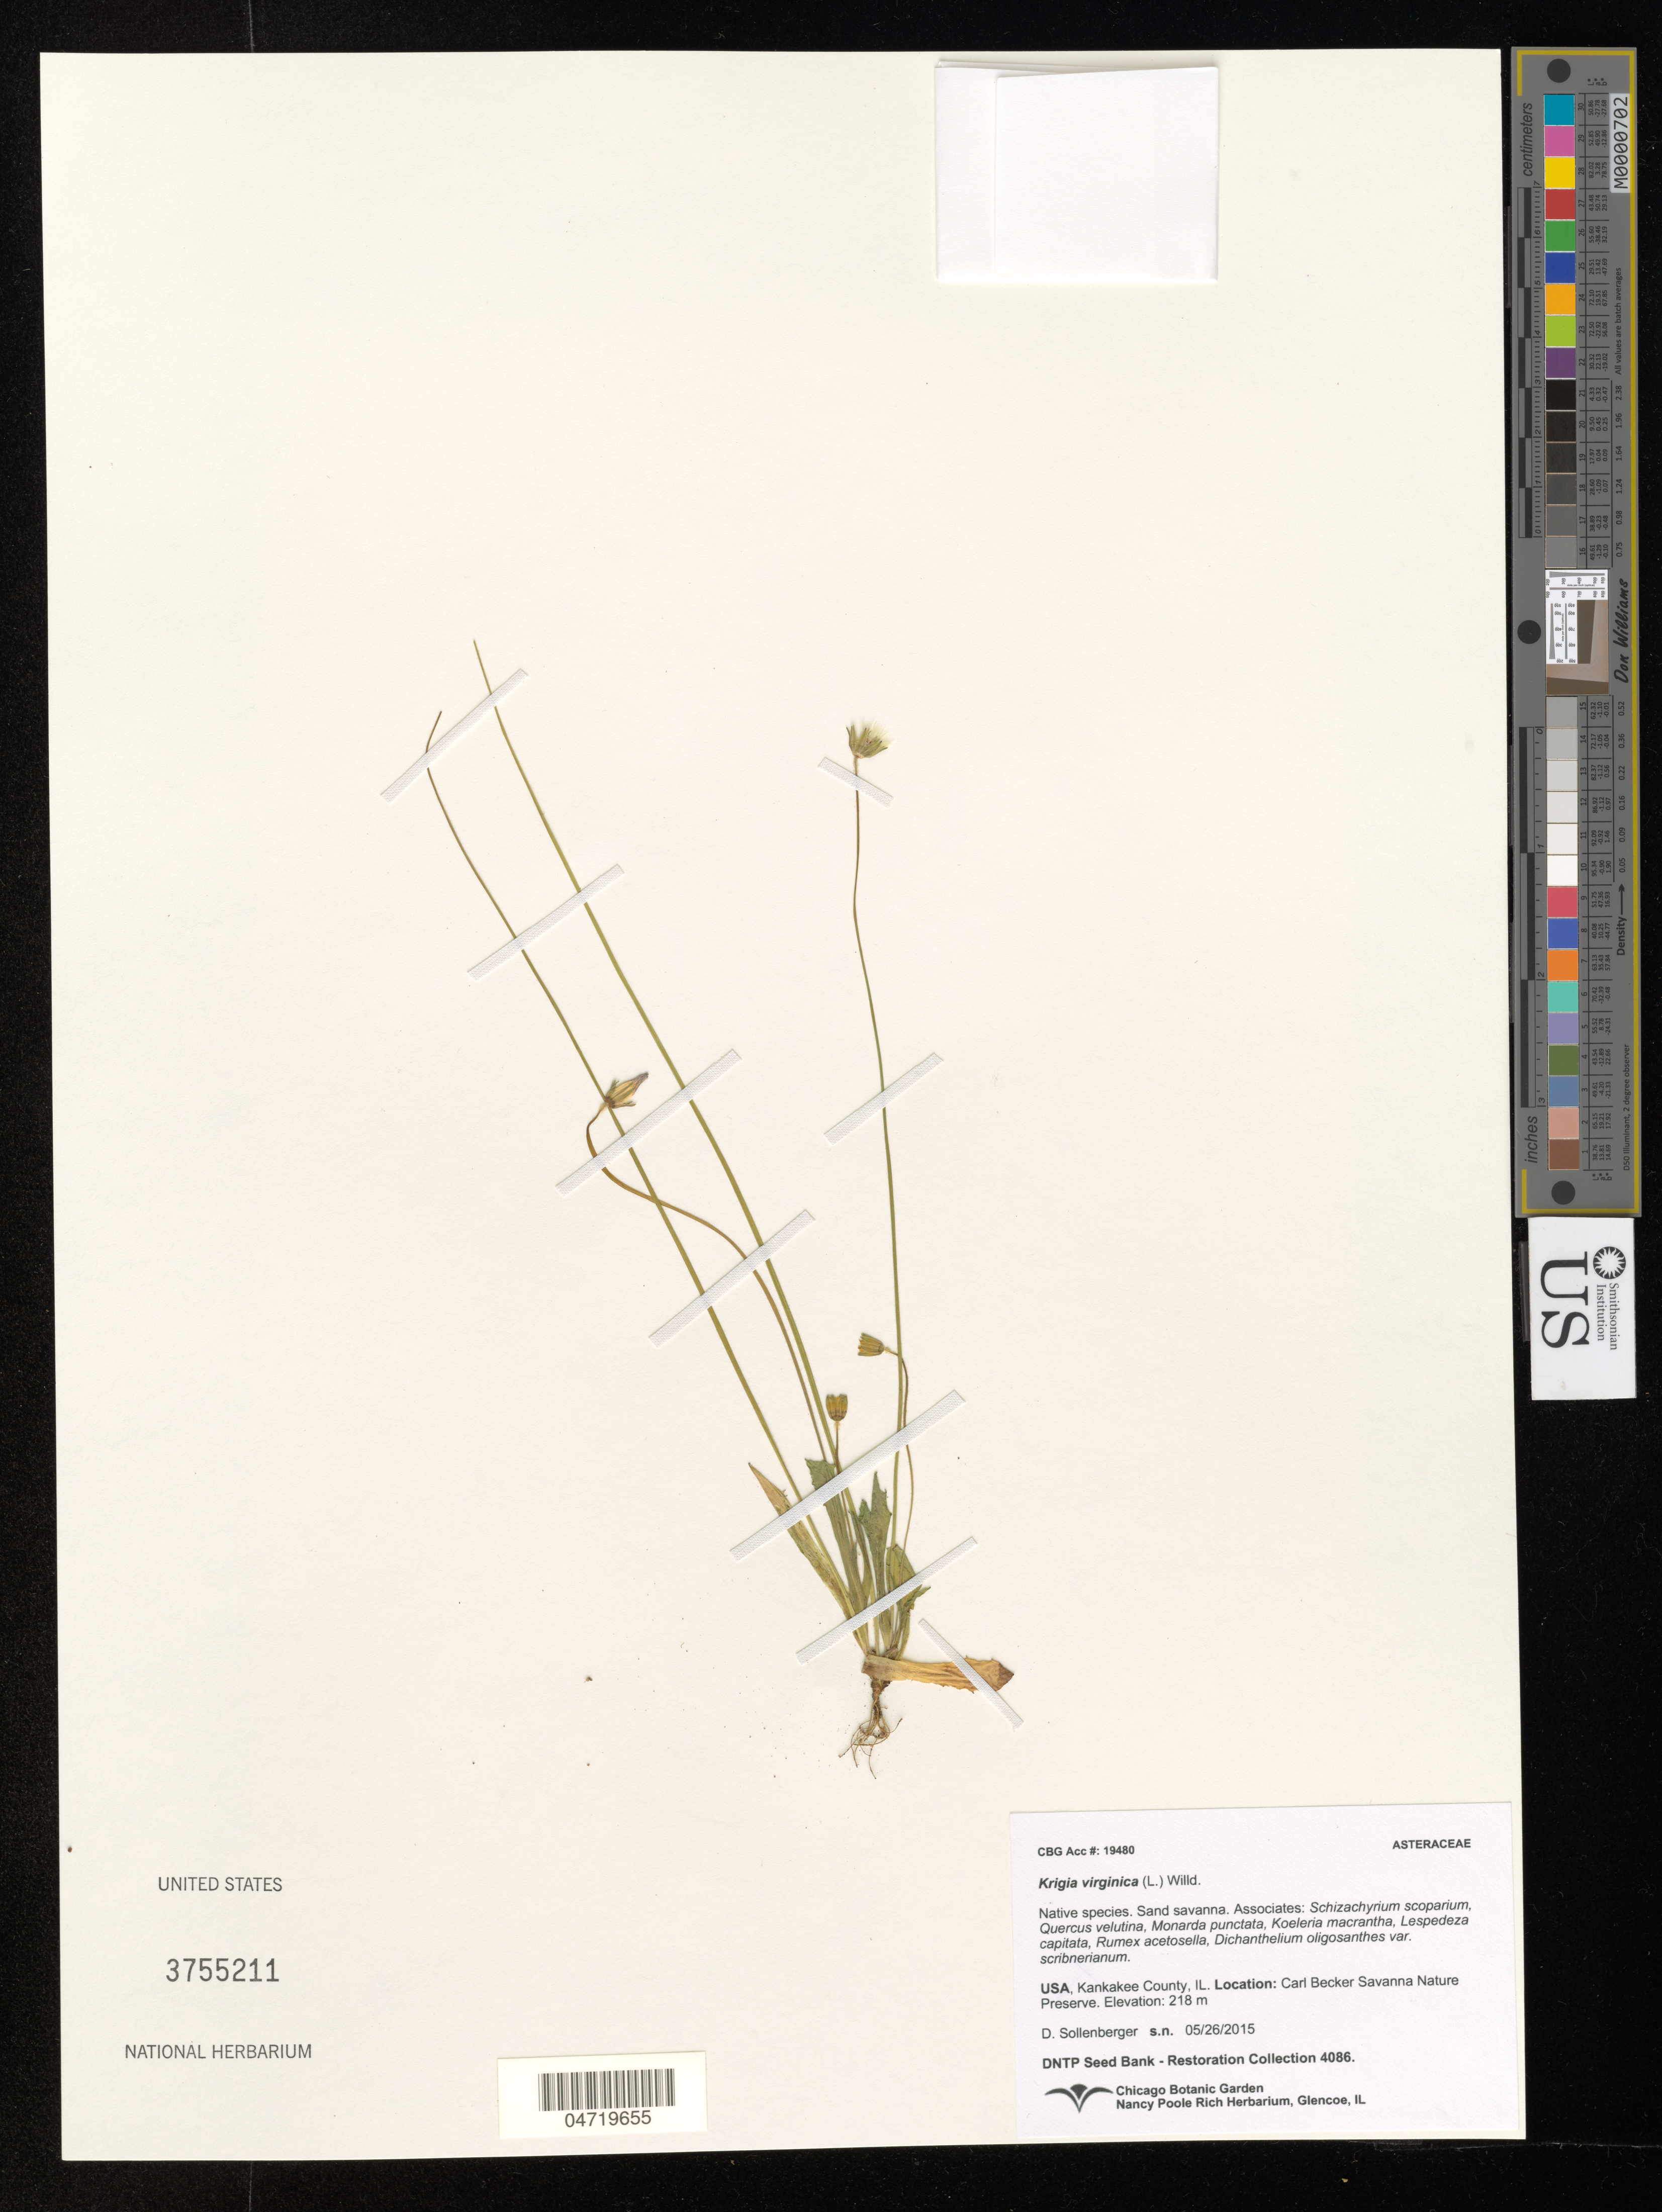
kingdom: Plantae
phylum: Tracheophyta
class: Magnoliopsida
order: Asterales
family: Asteraceae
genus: Krigia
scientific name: Krigia virginica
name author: (L.) Willd.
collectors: D. Sollenberger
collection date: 2015-05-26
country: United States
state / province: Illinois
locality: Kankakee County, IL. Carl Becker Savanna Nature Preserve.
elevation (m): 218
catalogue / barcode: US 3755211